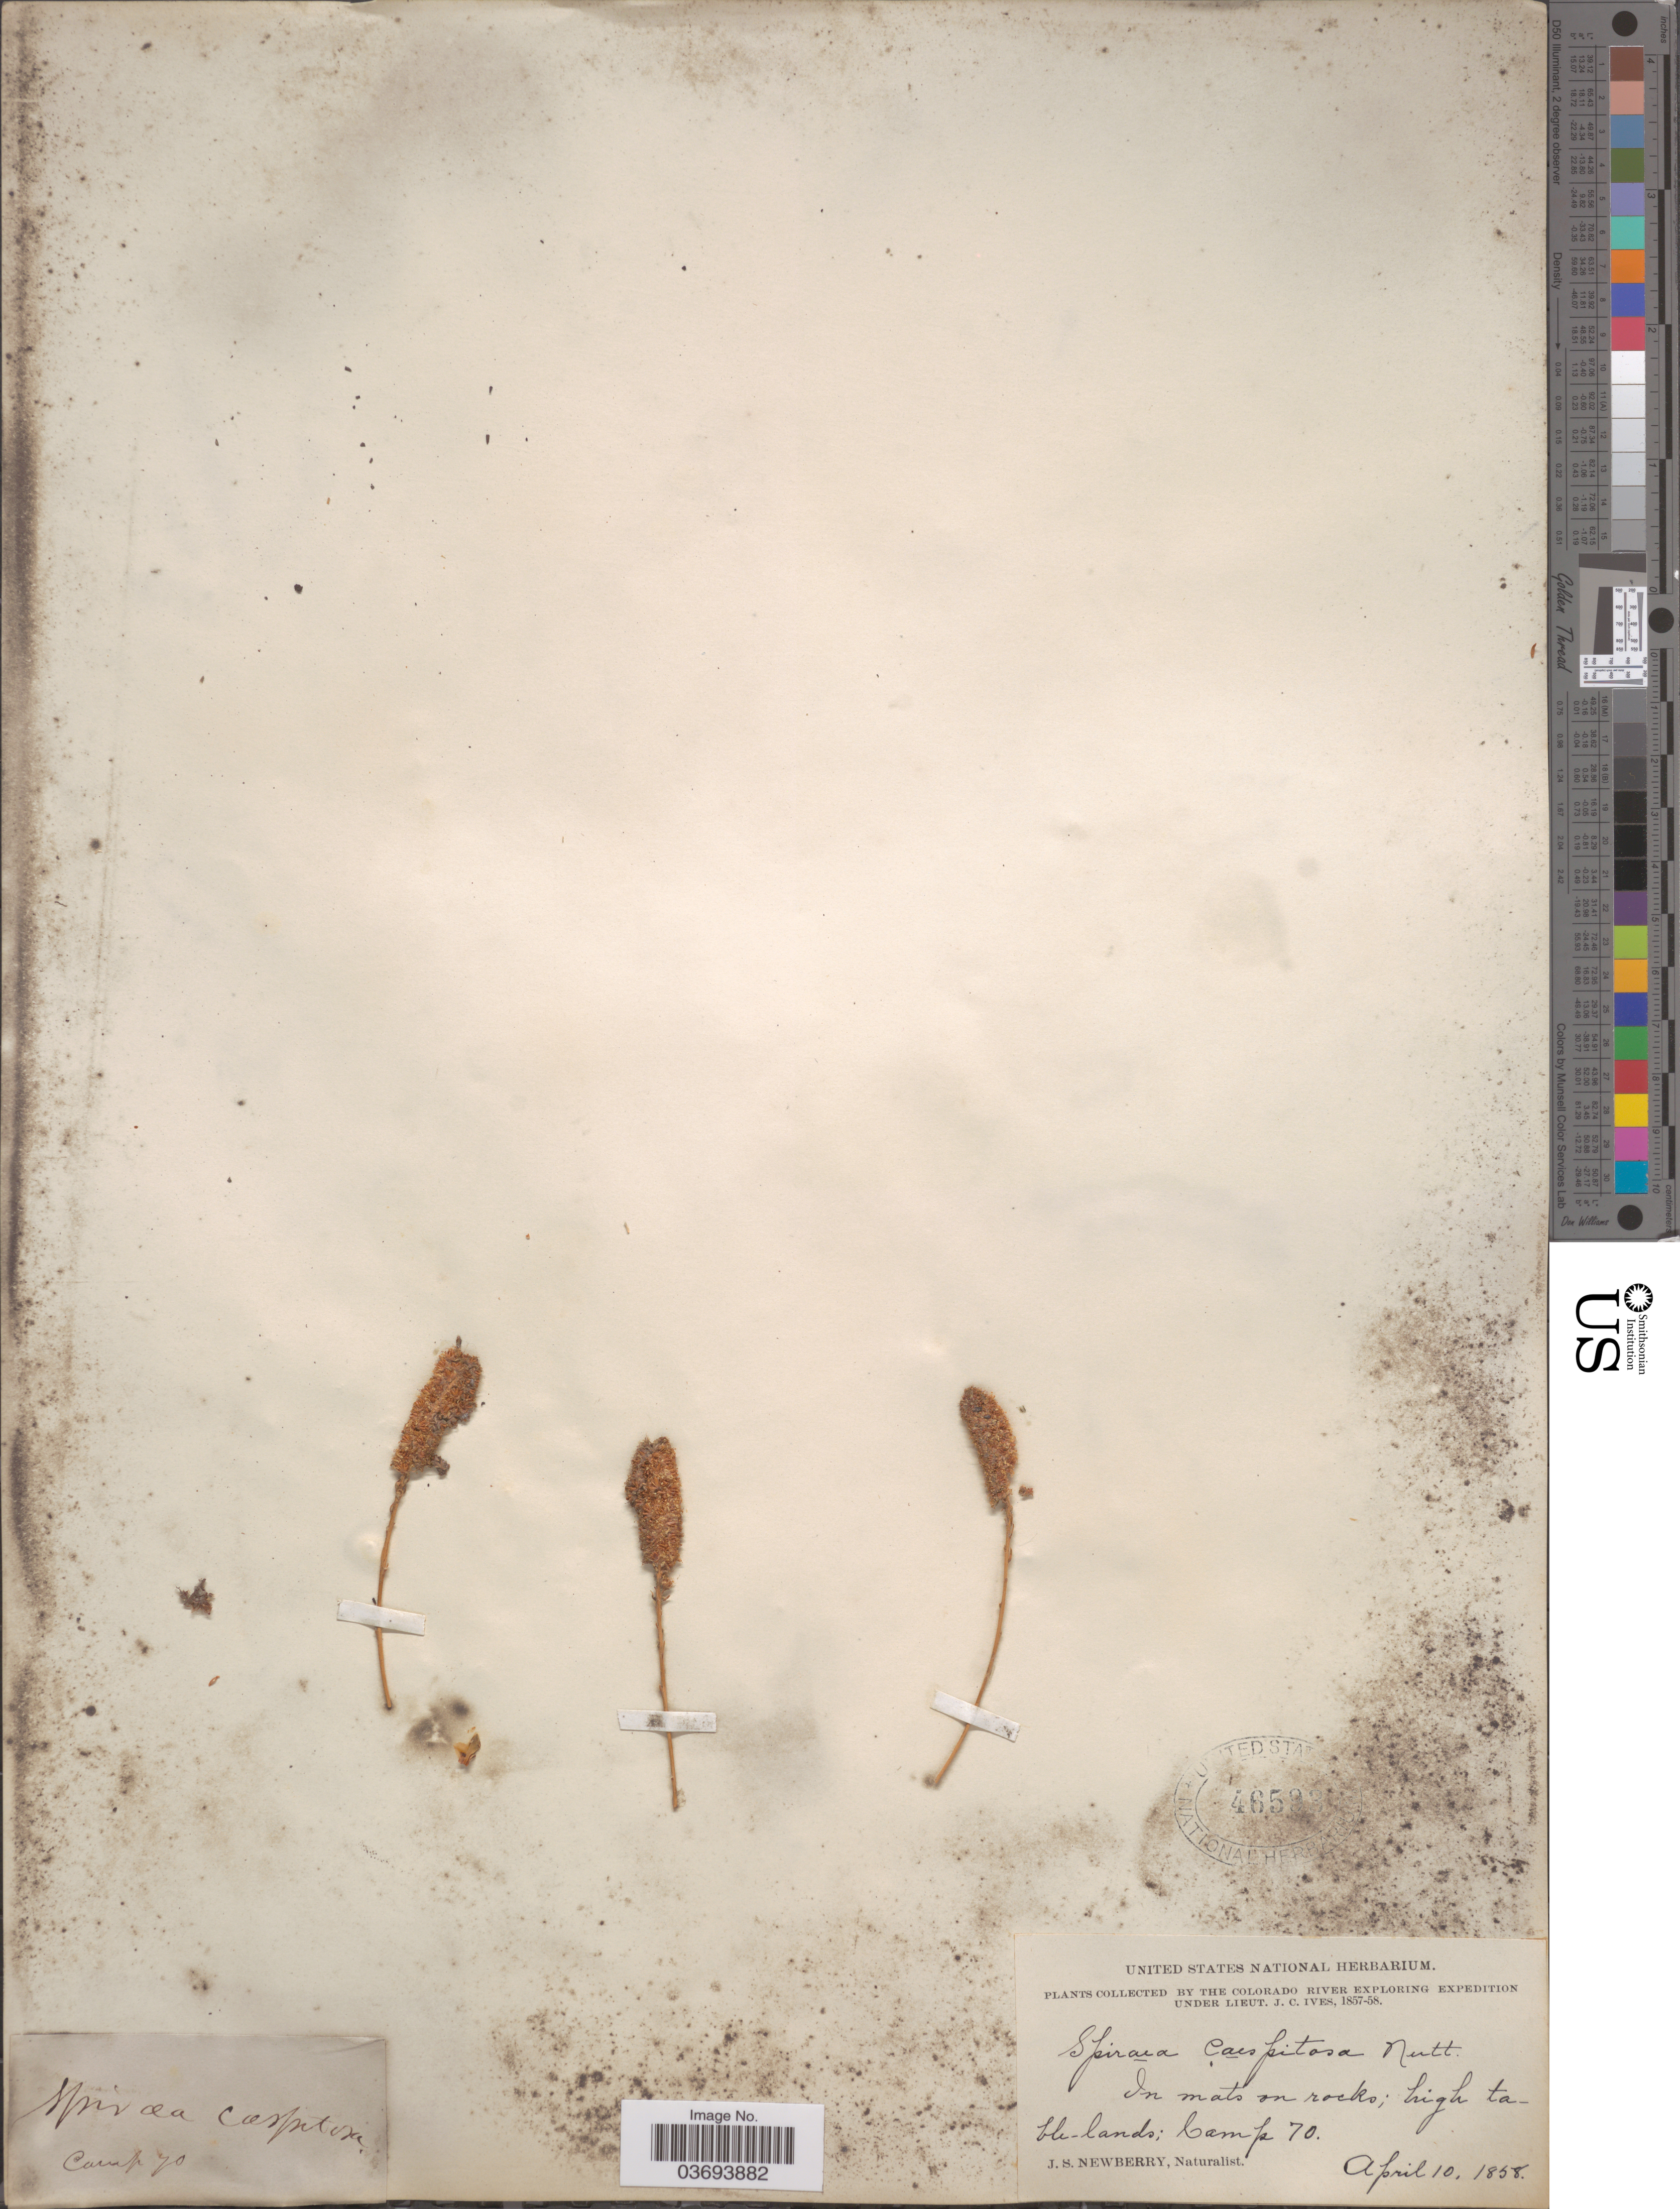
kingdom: Plantae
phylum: Tracheophyta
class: Magnoliopsida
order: Rosales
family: Rosaceae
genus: Petrophytum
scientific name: Petrophytum caespitosum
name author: (Nutt.) Rydb.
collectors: J. S. Newberry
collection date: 1858-04-10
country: United States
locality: High table-lands; Camp 70.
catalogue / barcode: US 46593